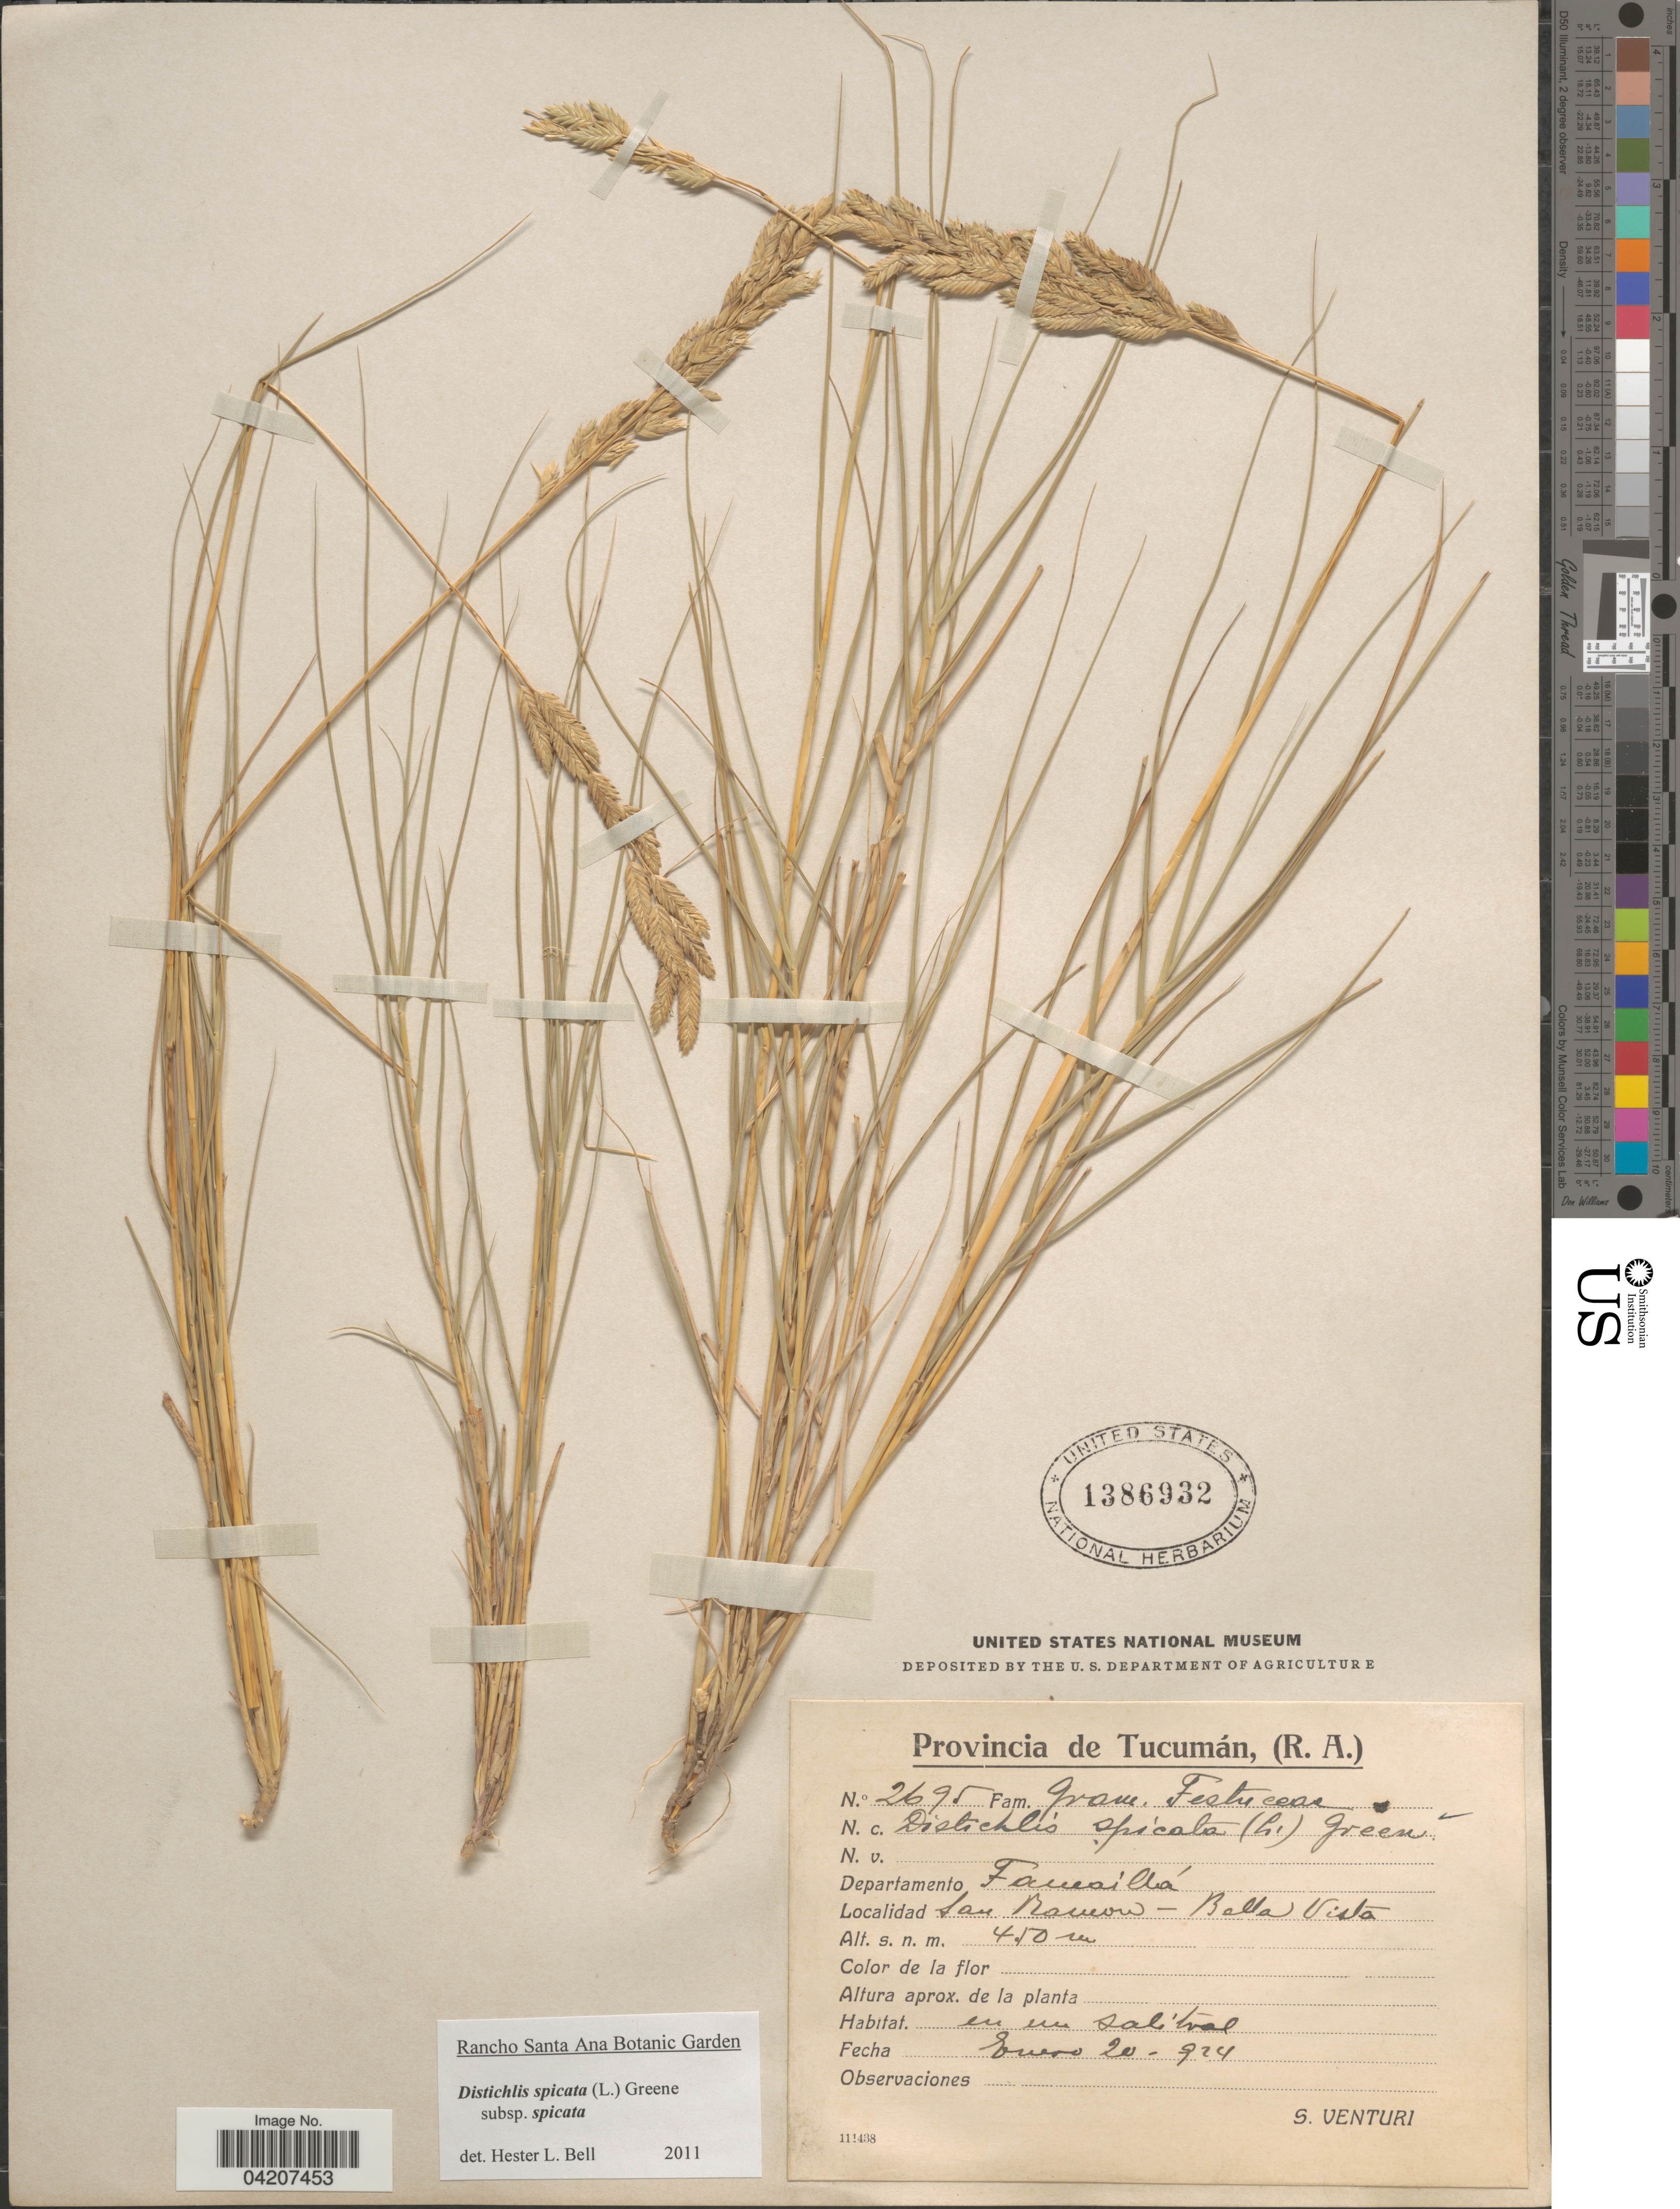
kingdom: Plantae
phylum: Tracheophyta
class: Liliopsida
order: Poales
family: Poaceae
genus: Distichlis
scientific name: Distichlis spicata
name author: (L.) Greene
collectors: S. Venturi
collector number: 2695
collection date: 1924-01-20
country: Argentina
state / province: Tucuman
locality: Departamento Famaillá. San Ramon - Bella Vista.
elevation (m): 450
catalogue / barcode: US 1386932